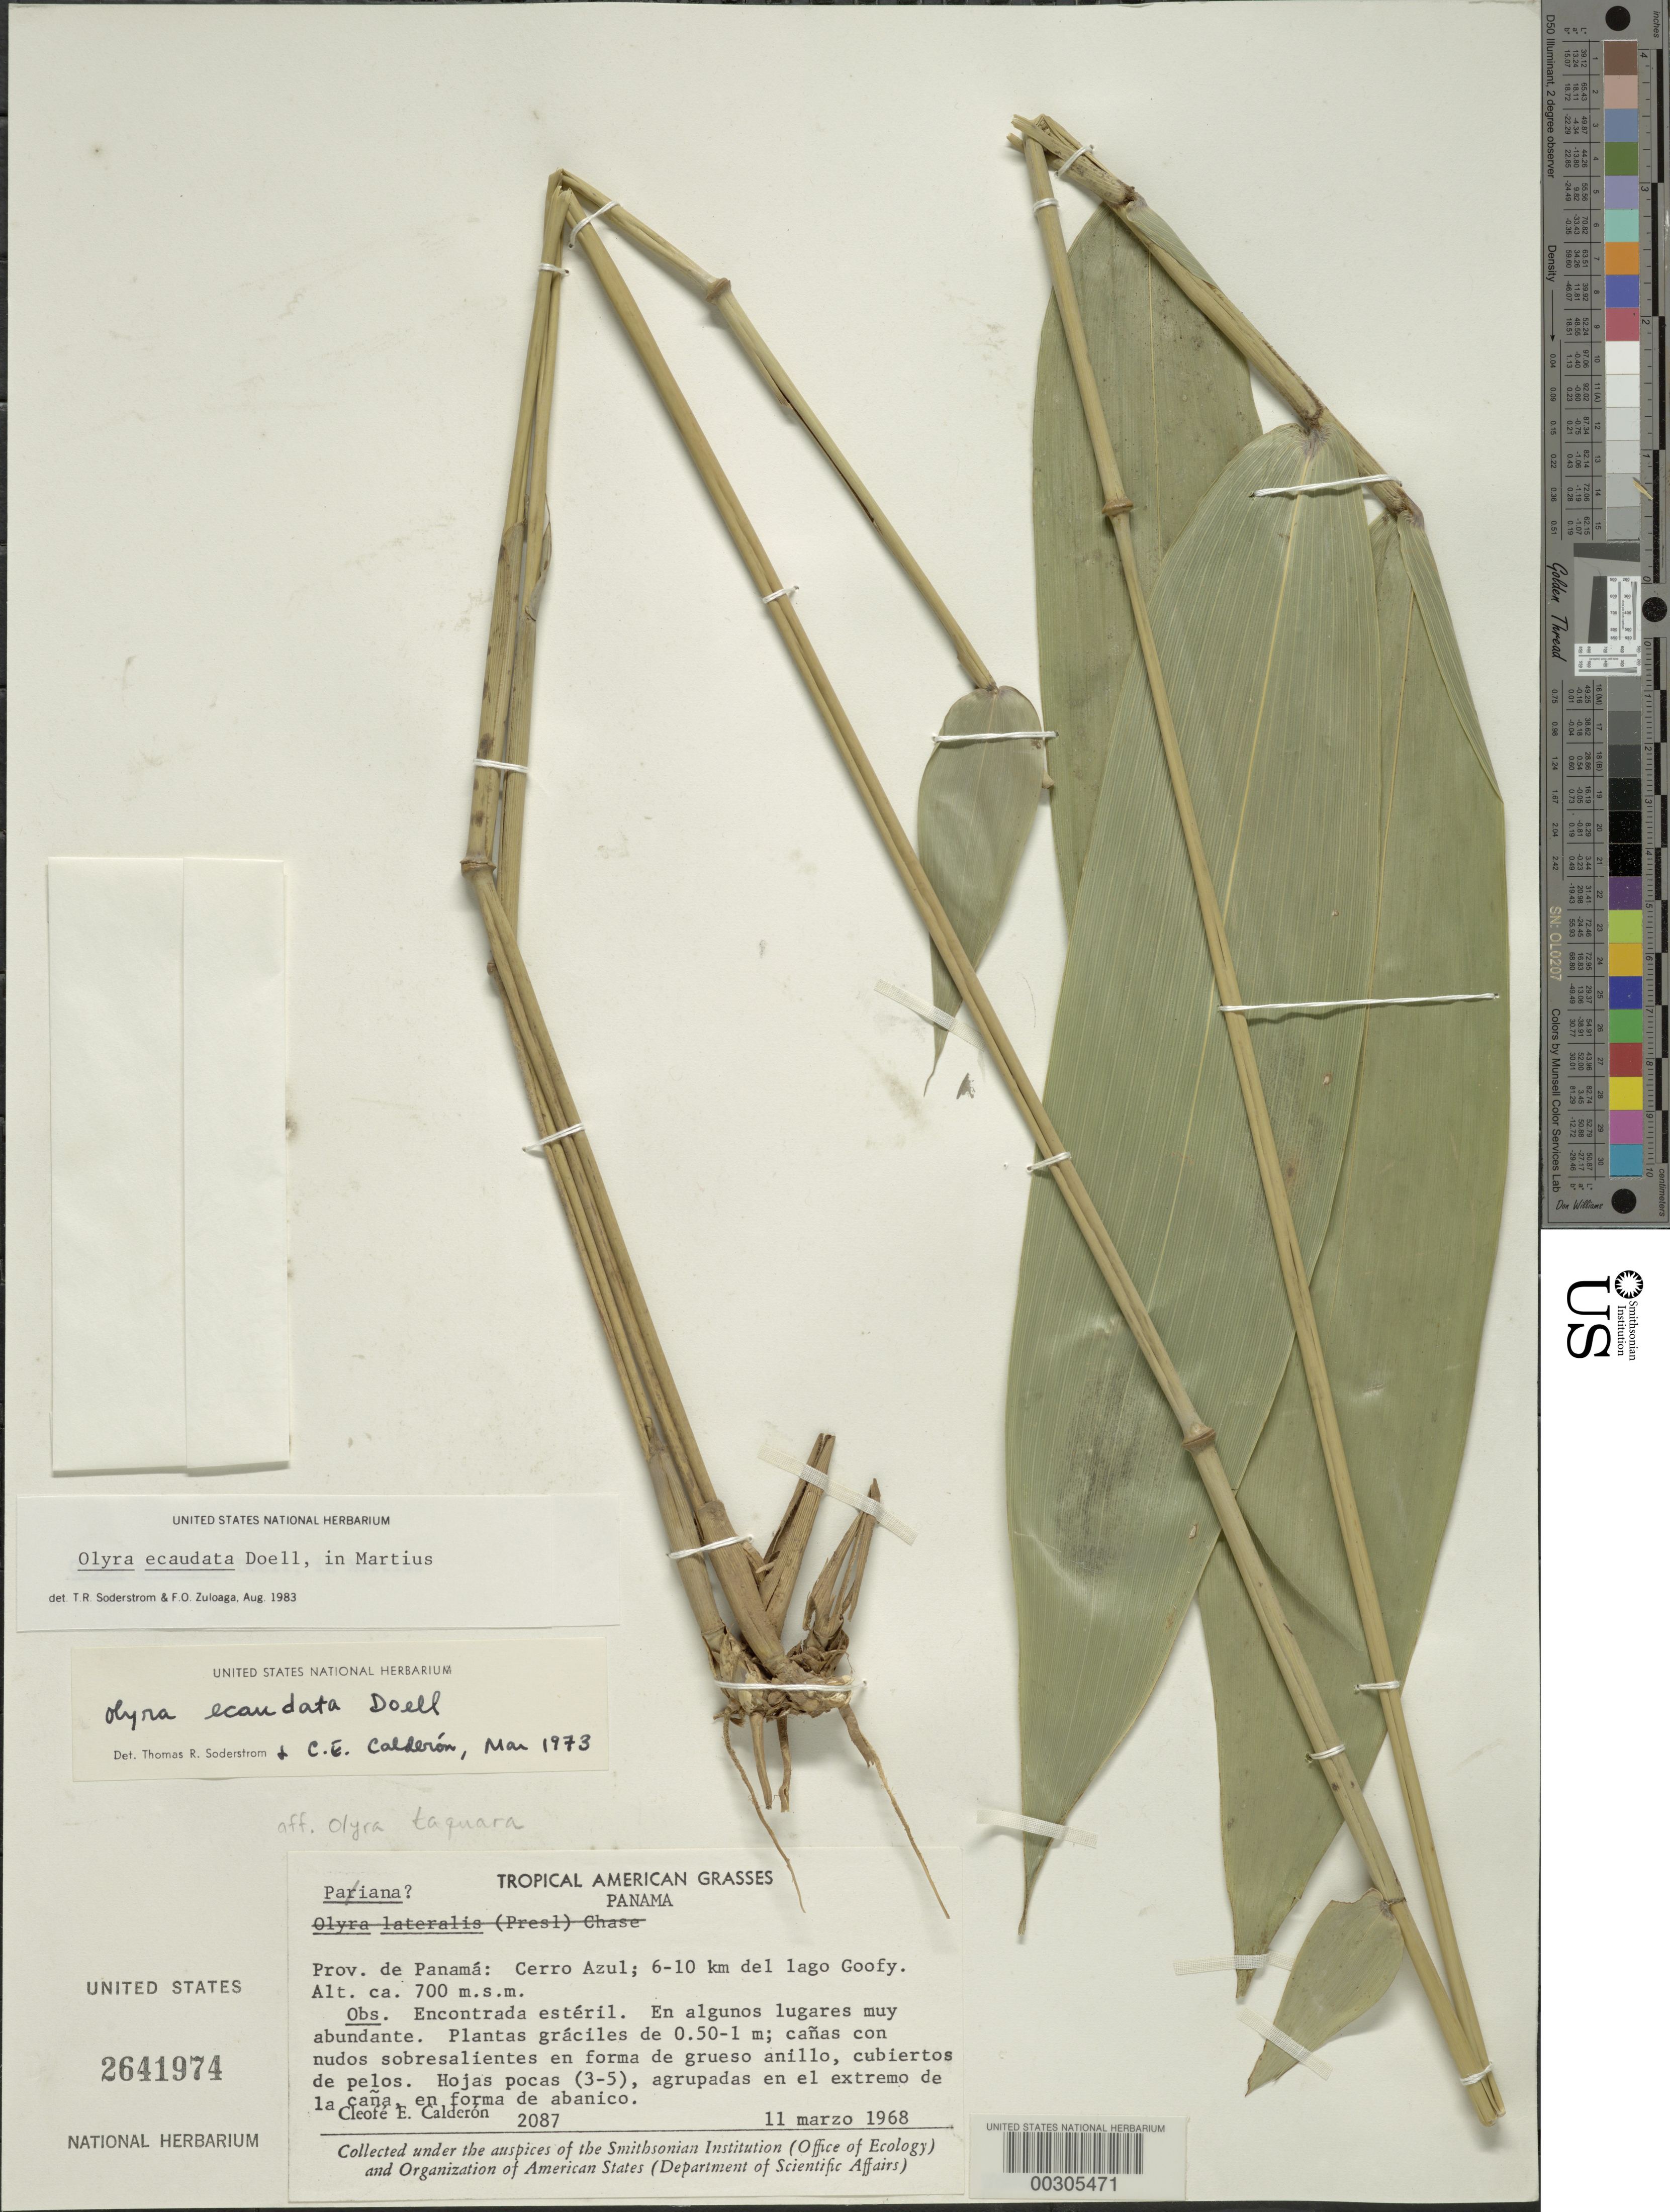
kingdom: Plantae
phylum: Tracheophyta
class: Liliopsida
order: Poales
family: Poaceae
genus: Olyra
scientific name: Olyra ecaudata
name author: Döll in Mart.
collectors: C. E. Calderón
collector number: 2087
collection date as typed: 11 Mar 1968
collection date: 1968-03-11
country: Panama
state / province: Panamá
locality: Cerro Azul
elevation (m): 700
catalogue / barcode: US 2641974